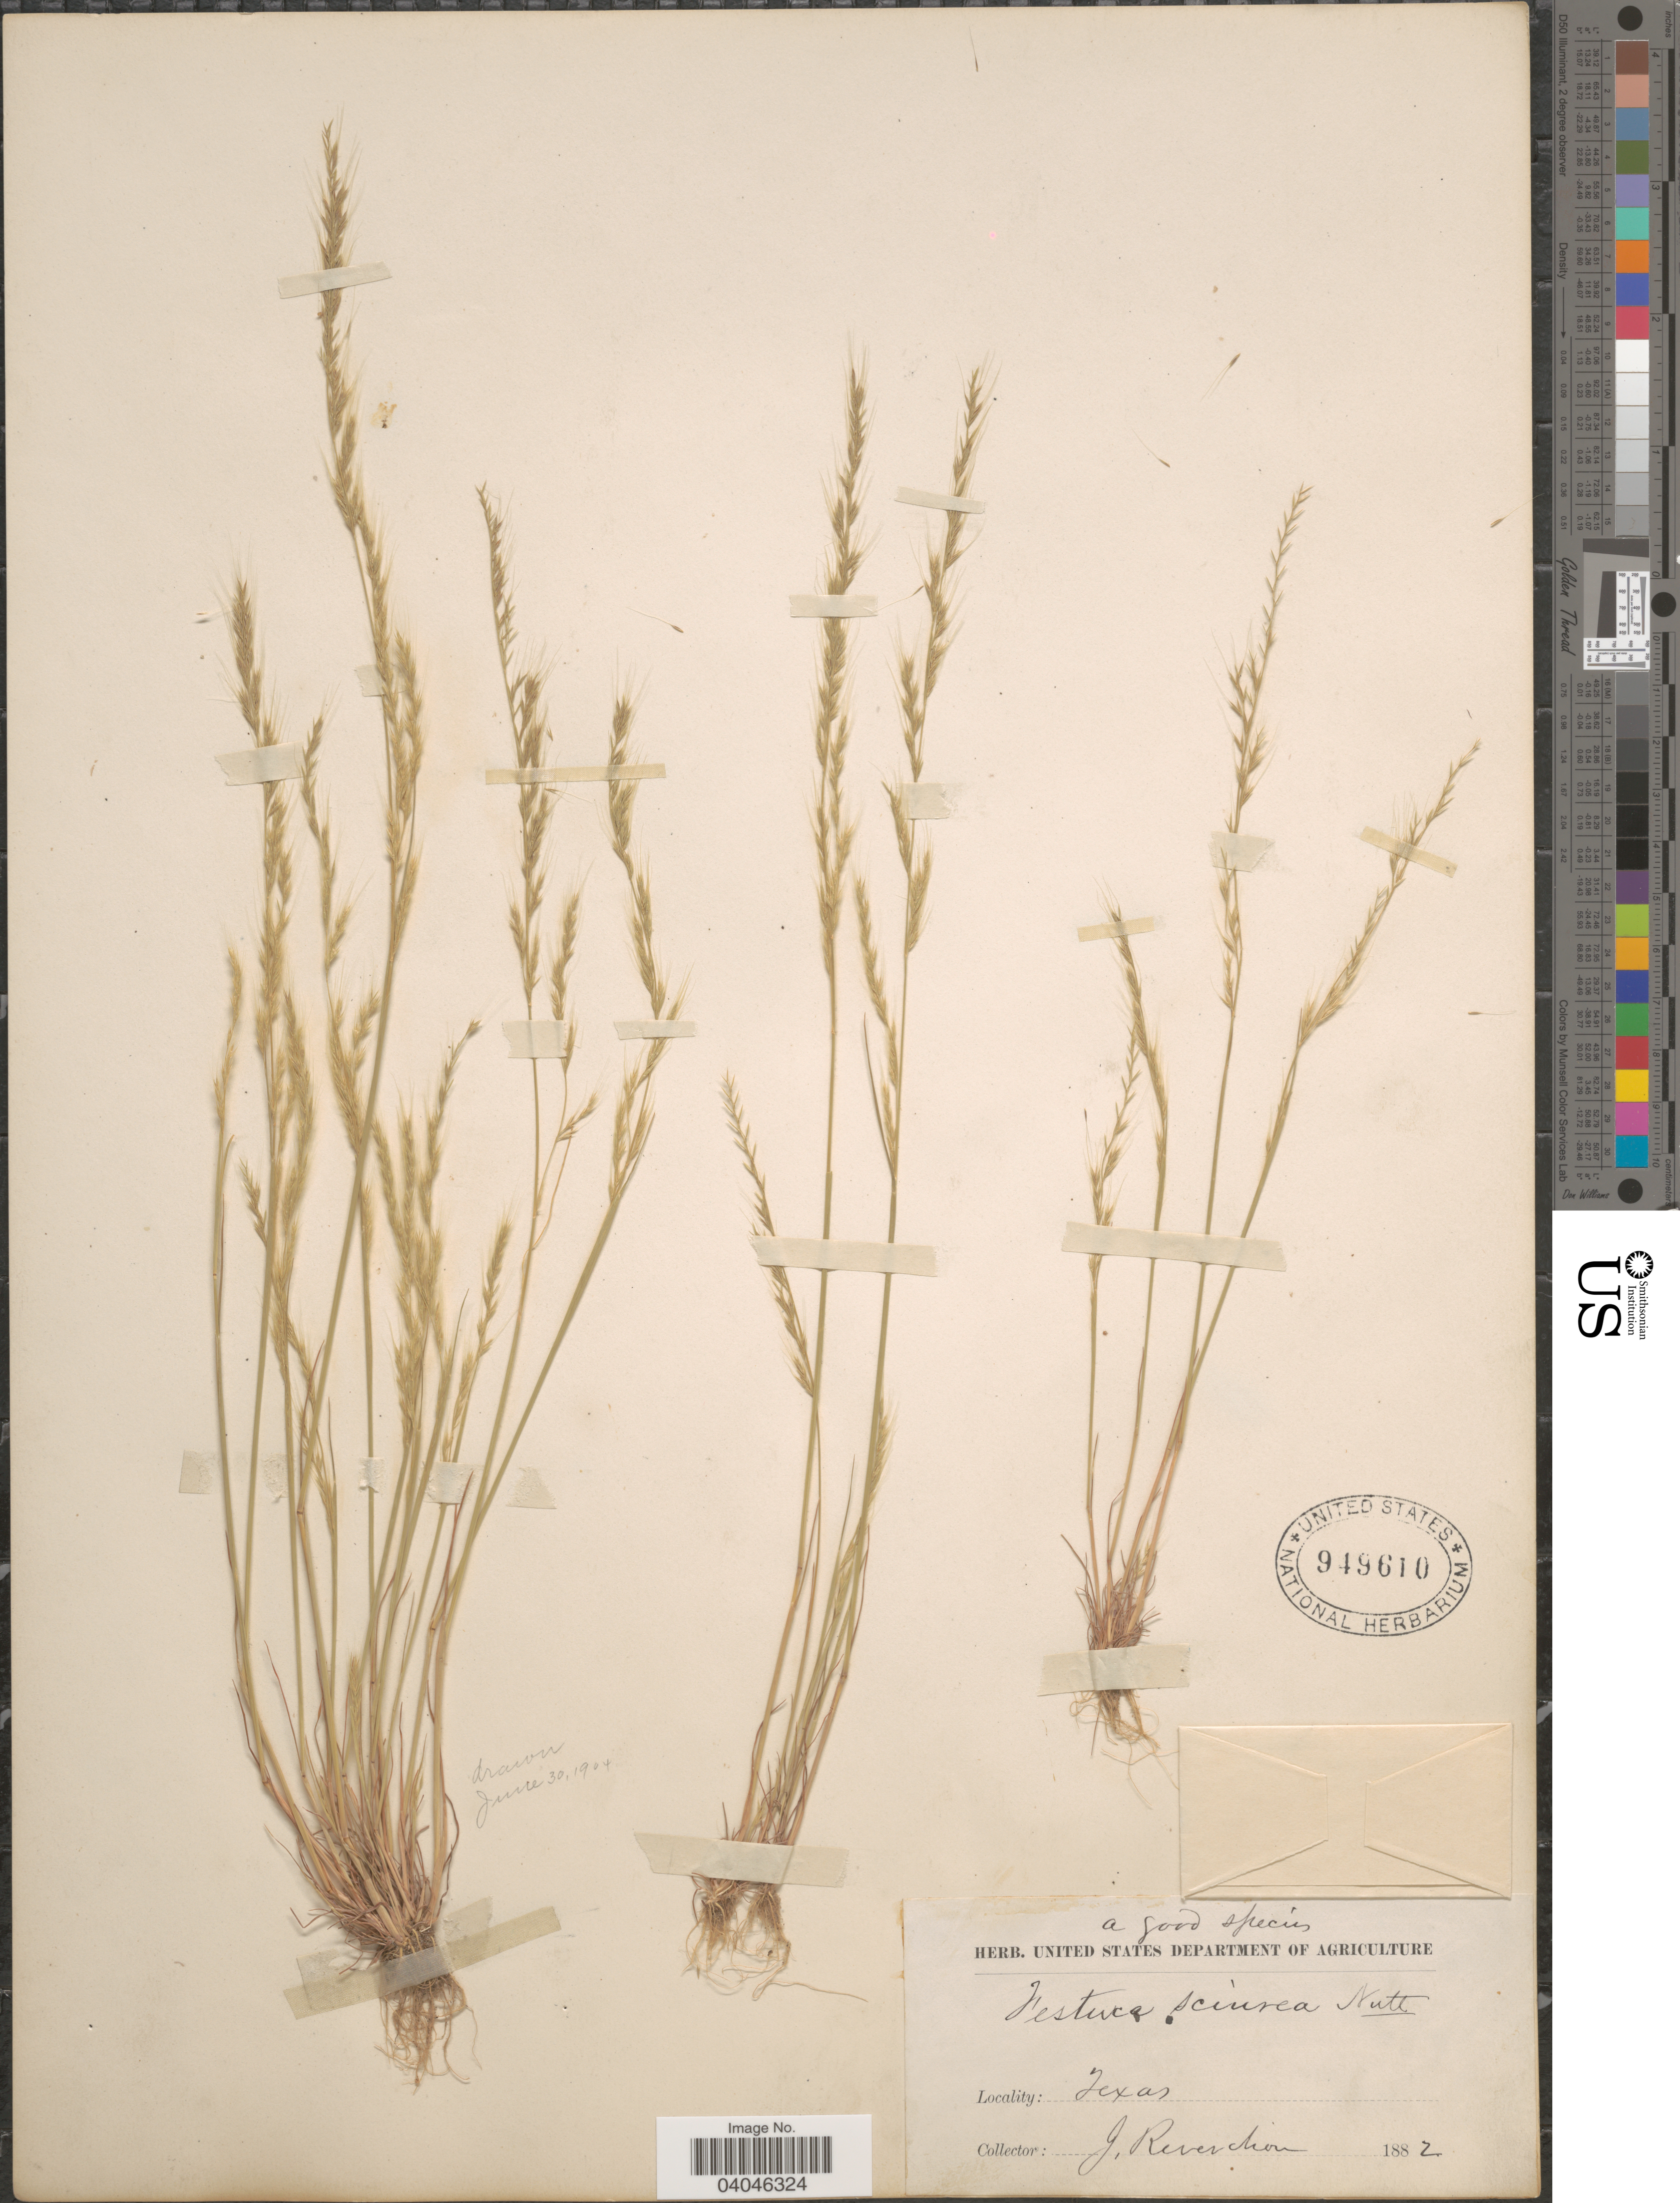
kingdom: Plantae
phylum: Tracheophyta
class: Liliopsida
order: Poales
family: Poaceae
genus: Festuca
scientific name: Festuca sciurea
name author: Nutt.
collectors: J. Reverchon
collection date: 1882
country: United States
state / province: Texas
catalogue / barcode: US 949610